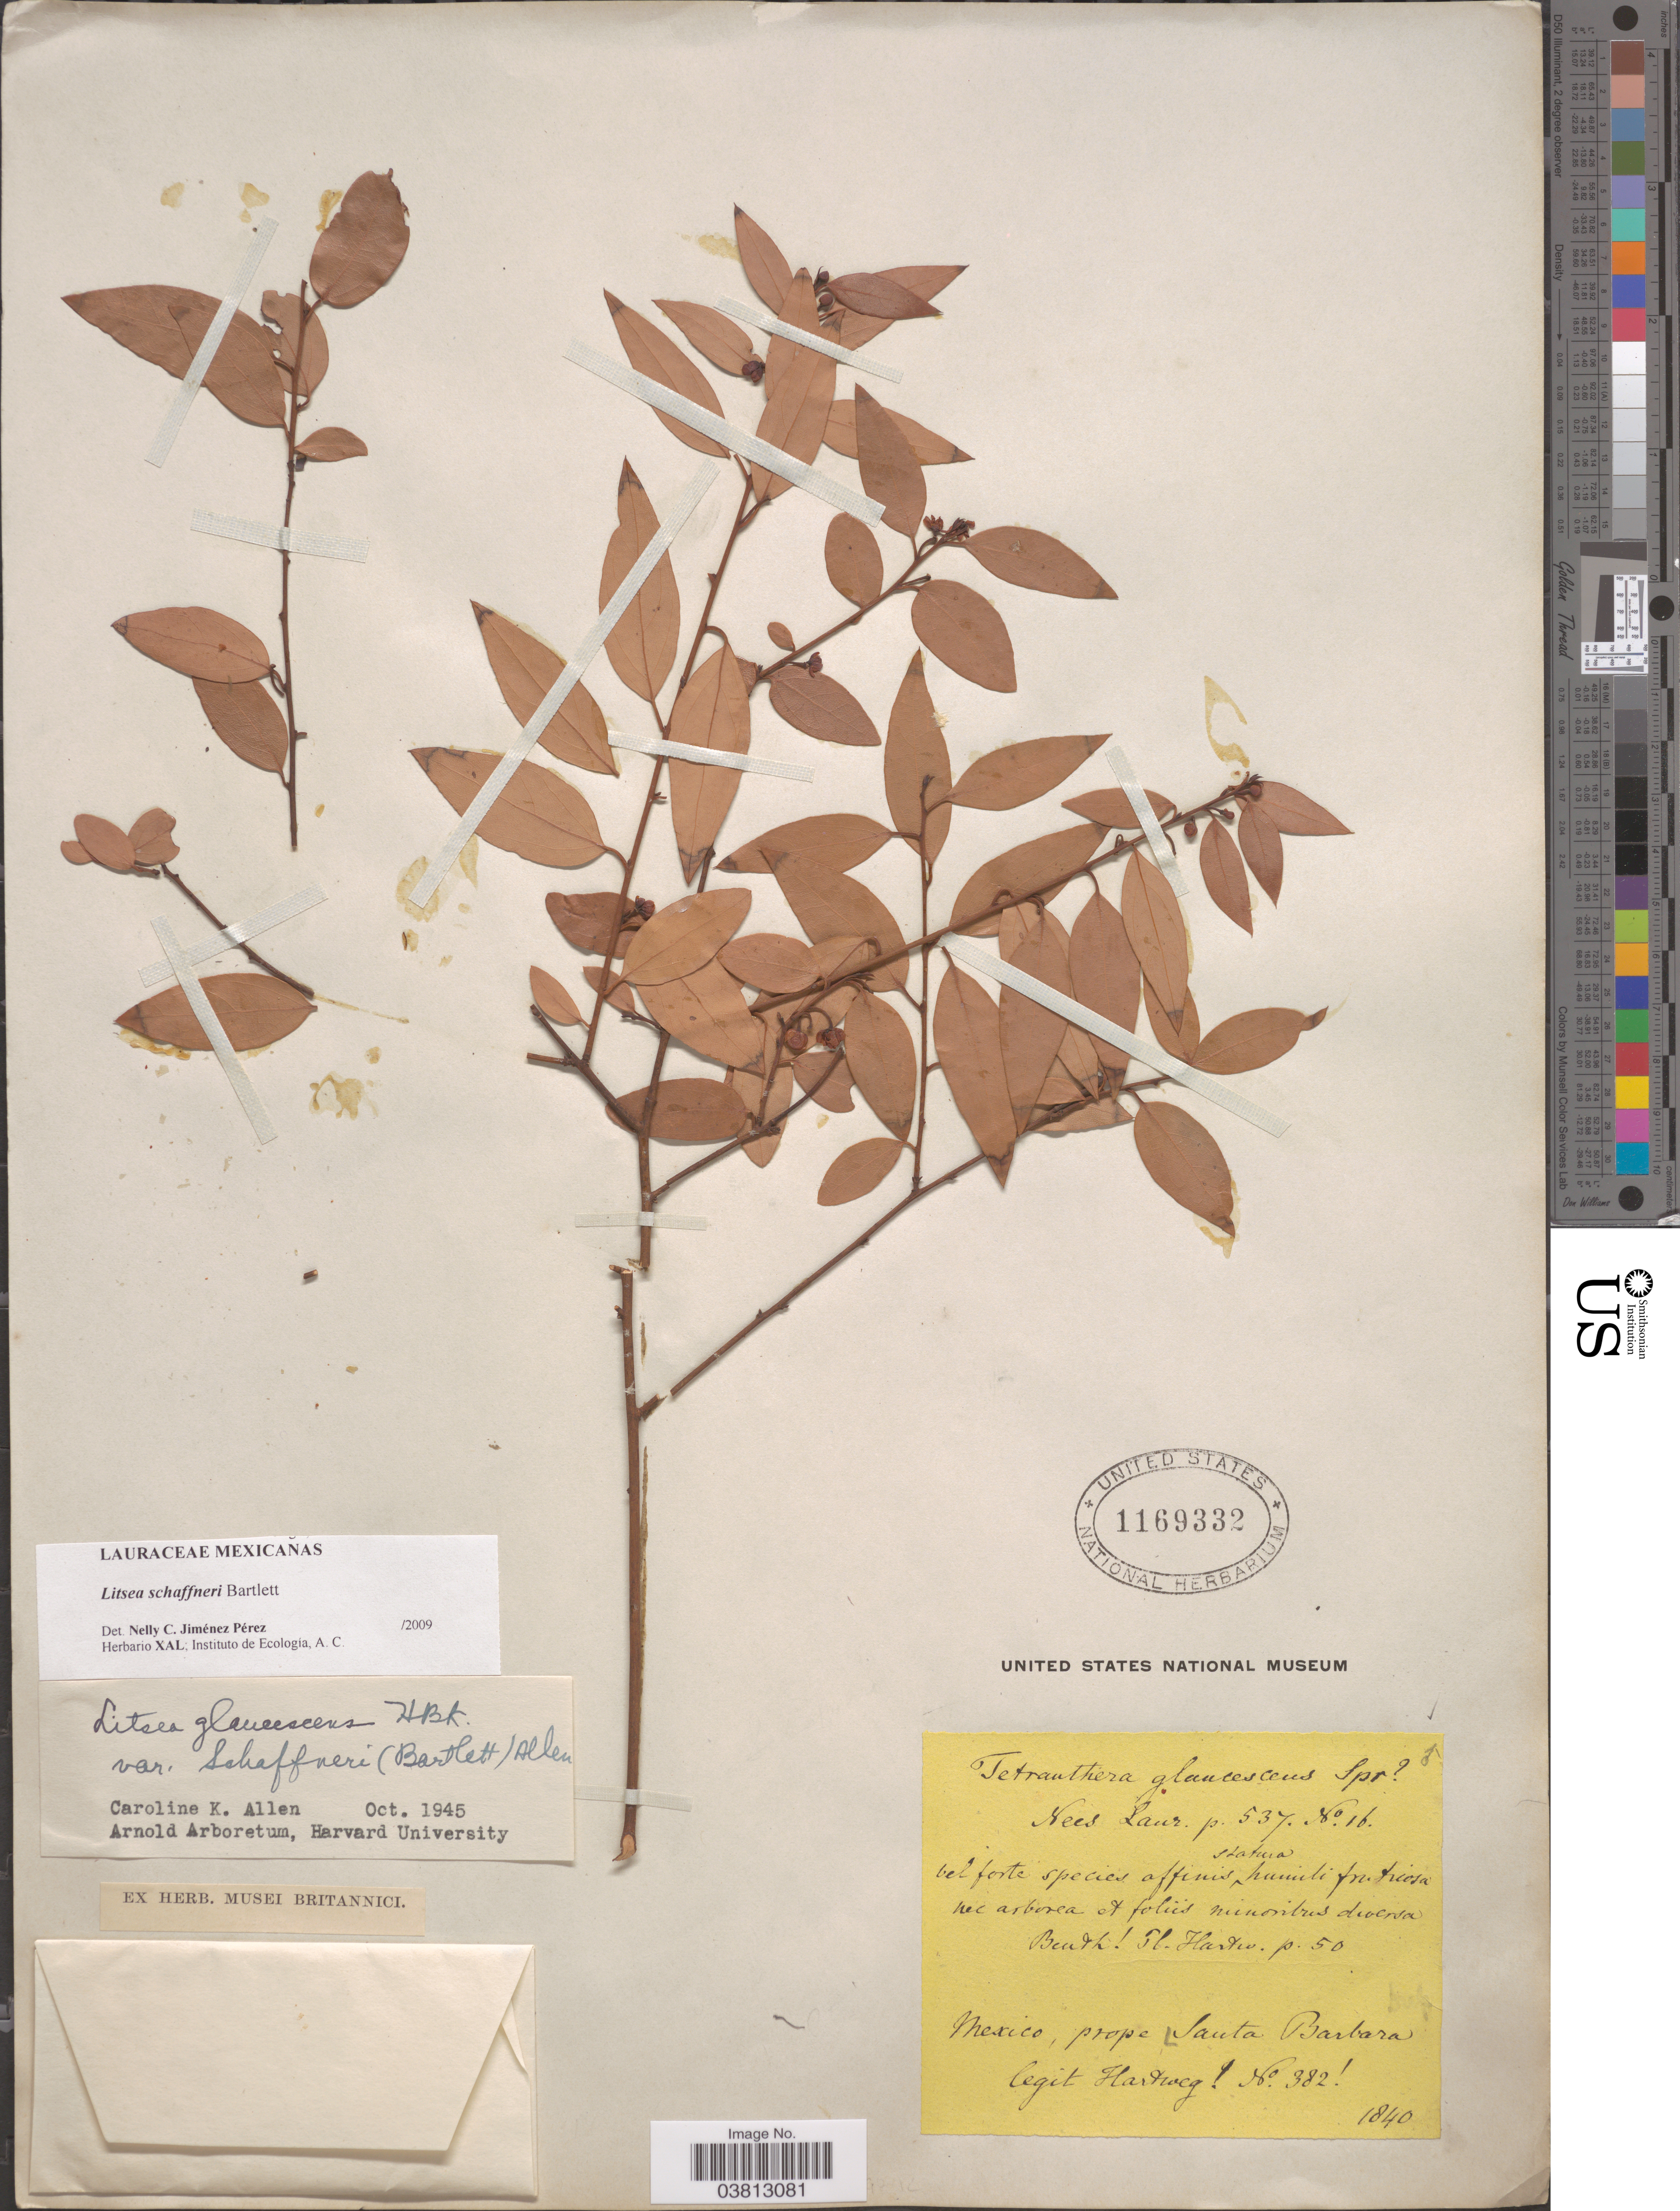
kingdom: Plantae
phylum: Tracheophyta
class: Magnoliopsida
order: Laurales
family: Lauraceae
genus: Litsea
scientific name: Litsea schaffneri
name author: Bartlett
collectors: Hartweg, --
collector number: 382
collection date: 1840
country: Mexico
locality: Prope Santa Barbara.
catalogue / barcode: US 1169332